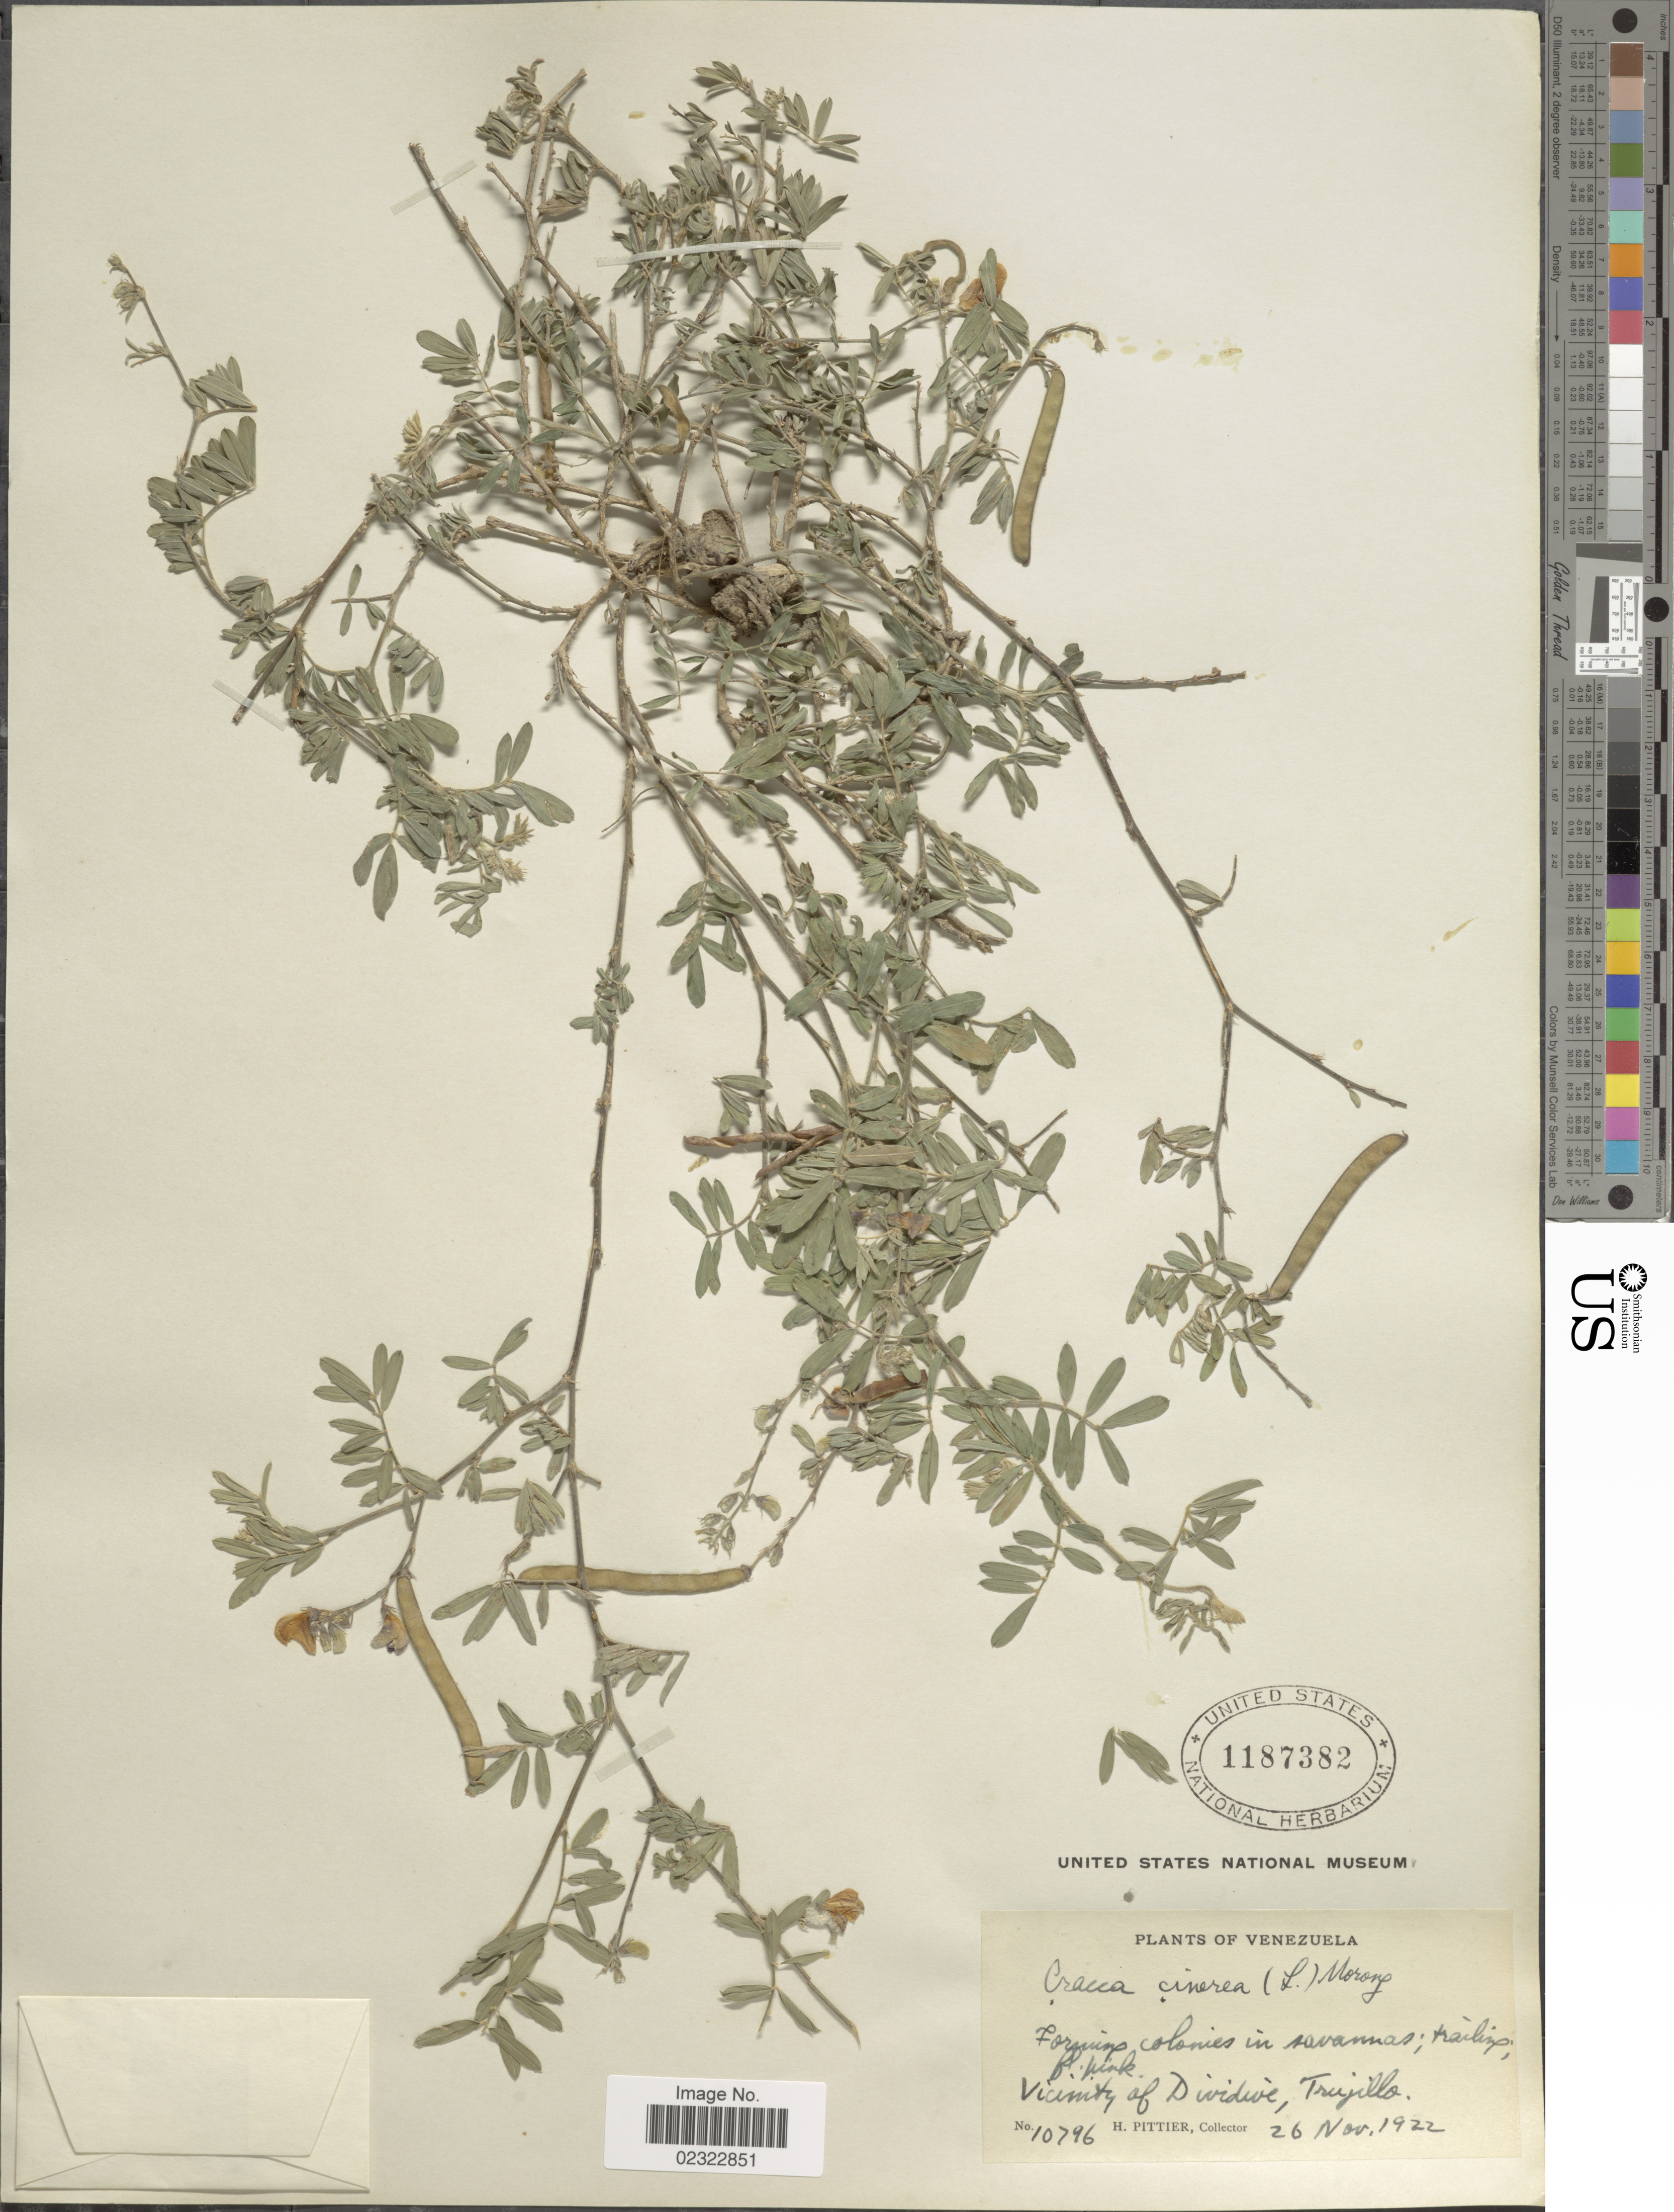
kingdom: Plantae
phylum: Tracheophyta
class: Magnoliopsida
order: Fabales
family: Fabaceae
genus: Tephrosia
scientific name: Tephrosia cinerea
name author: (L.) Pers.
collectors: H. F. Pittier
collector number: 10796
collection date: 1922-11-26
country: Venezuela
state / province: Trujillo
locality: Vicinity of Dividive, Trujillo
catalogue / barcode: US 1187382